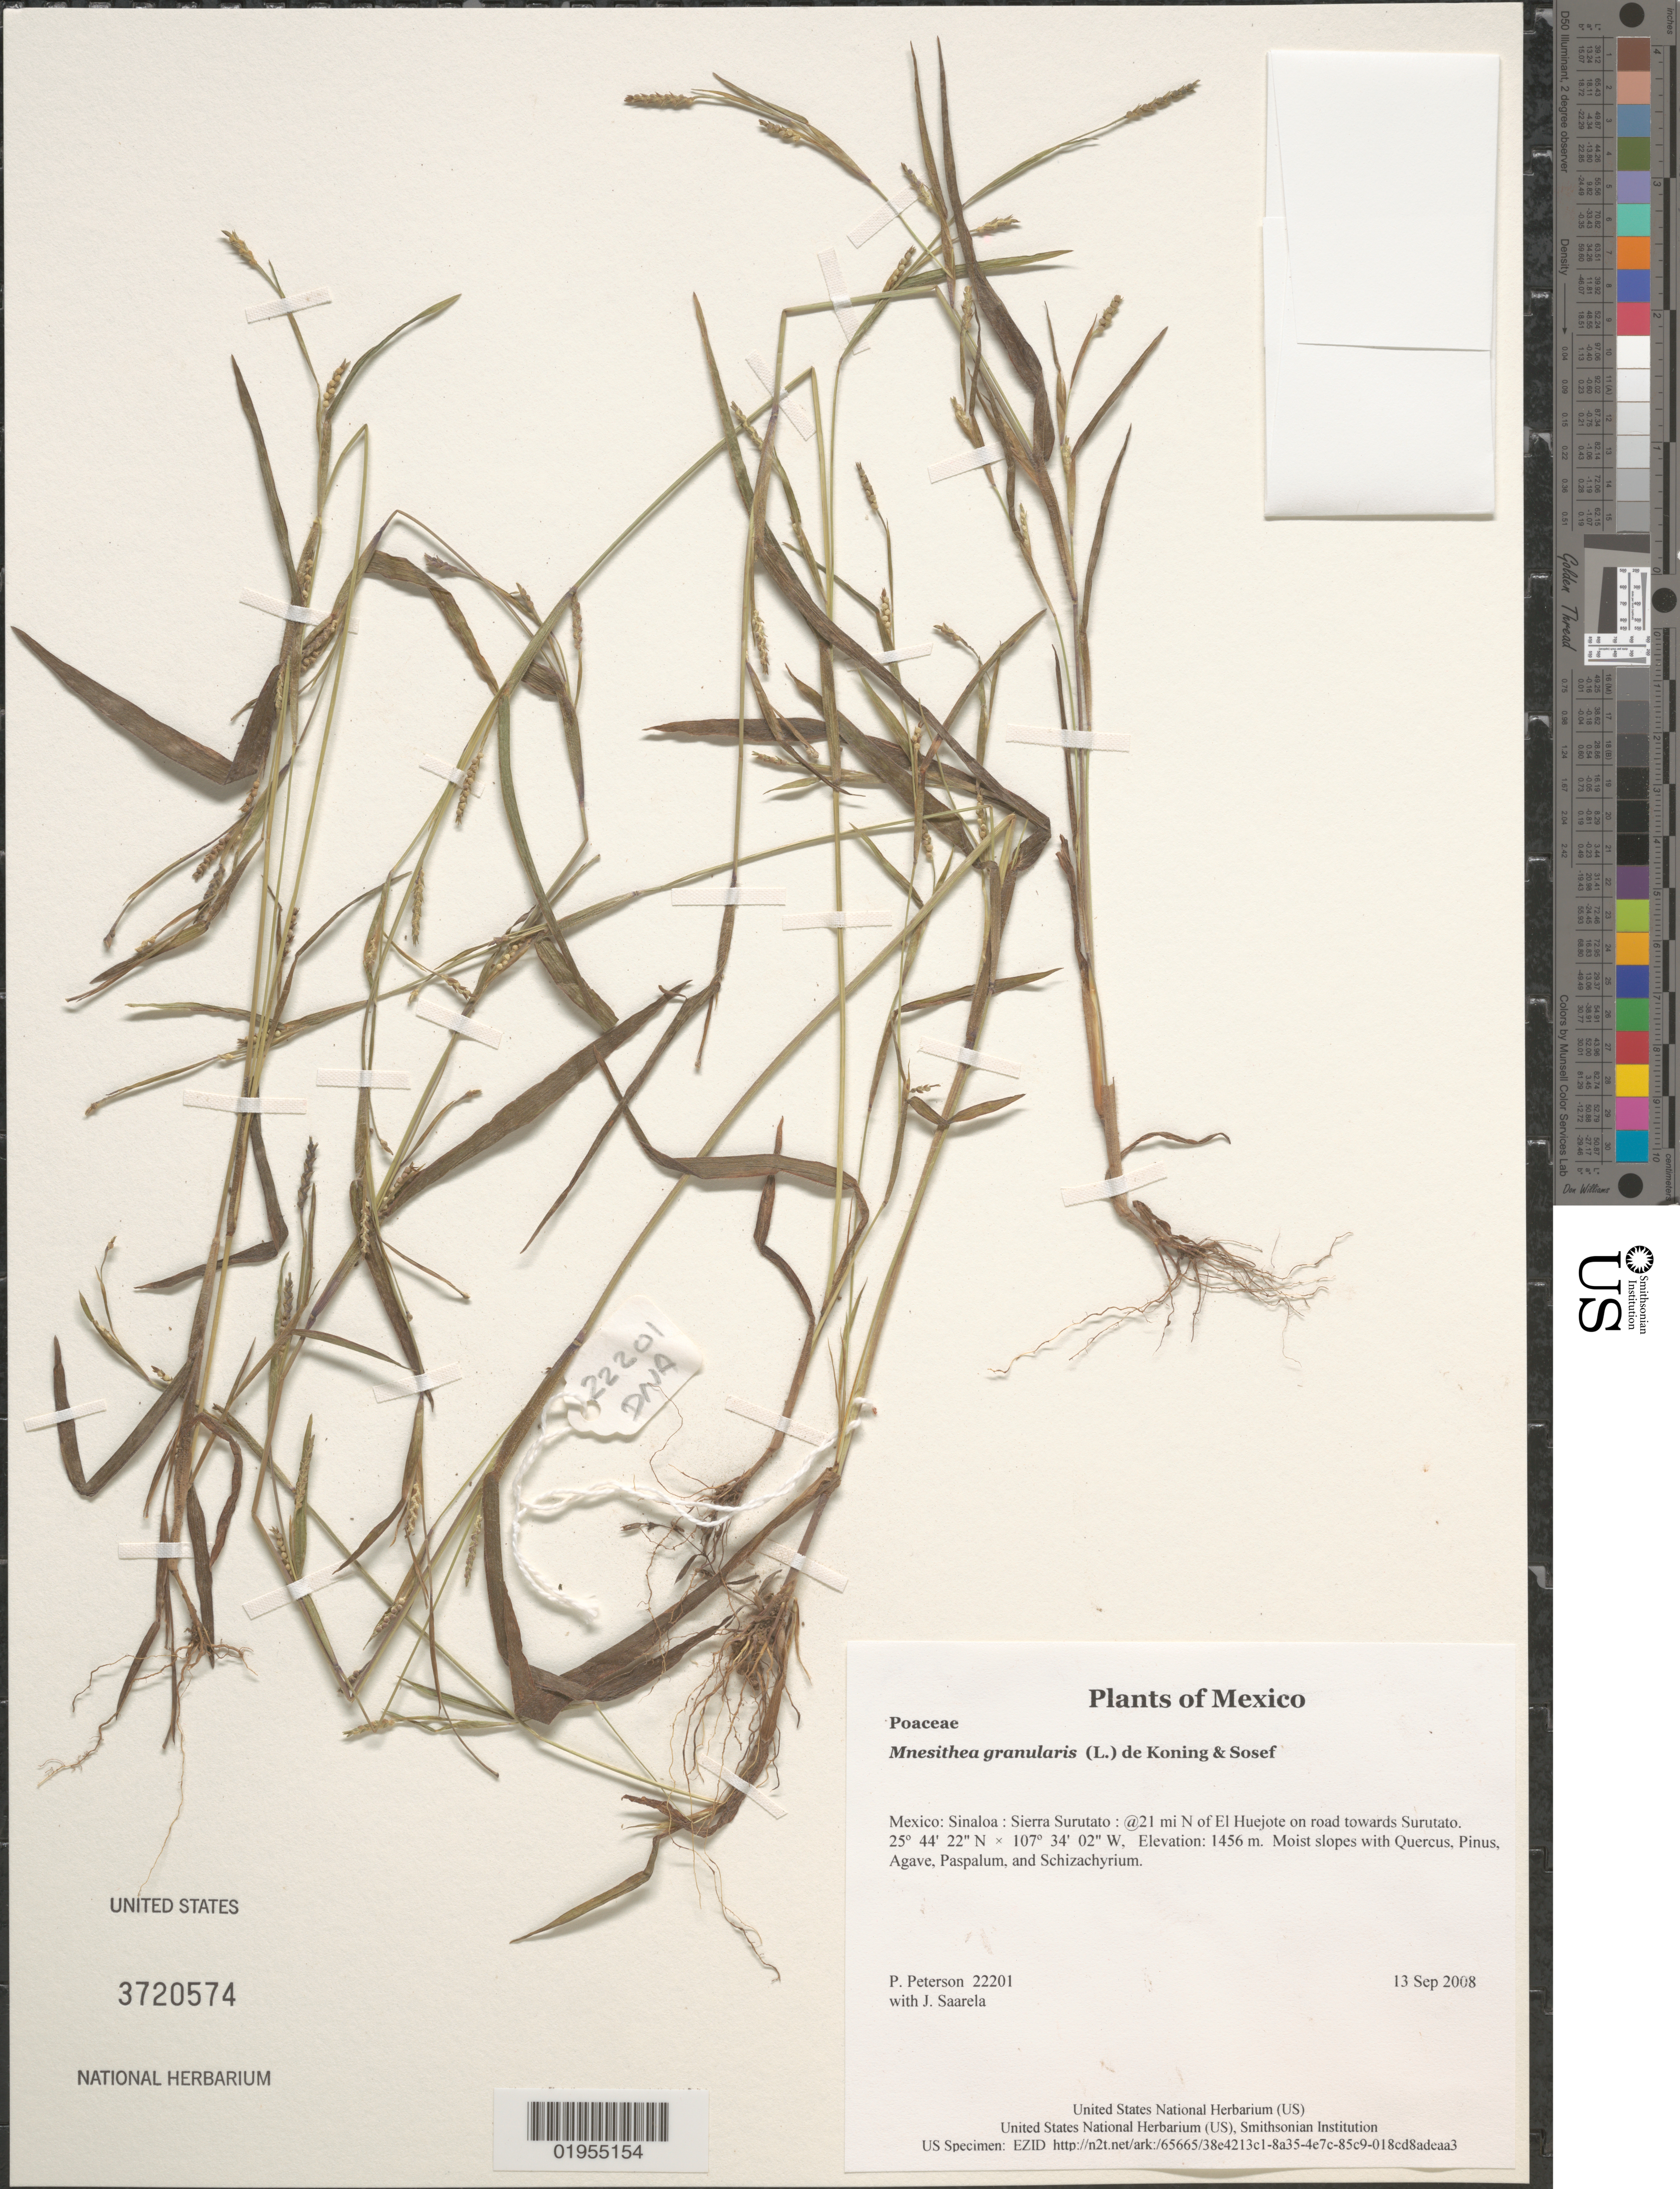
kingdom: Plantae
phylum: Tracheophyta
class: Liliopsida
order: Poales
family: Poaceae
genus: Mnesithea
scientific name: Mnesithea granularis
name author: (L.) de Koning & Sosef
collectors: P. M. Peterson & J. Saarela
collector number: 22201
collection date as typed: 13 Sep 2008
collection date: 2008-09-13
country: Mexico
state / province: Sinaloa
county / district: Sierra Surutato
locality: @21 mi N of El Huejote on road towards Surutato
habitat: Moist slopes with Quercus, Pinus, Agave, Paspalum, and Schizachyrium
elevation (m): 1456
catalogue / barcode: US 3720574